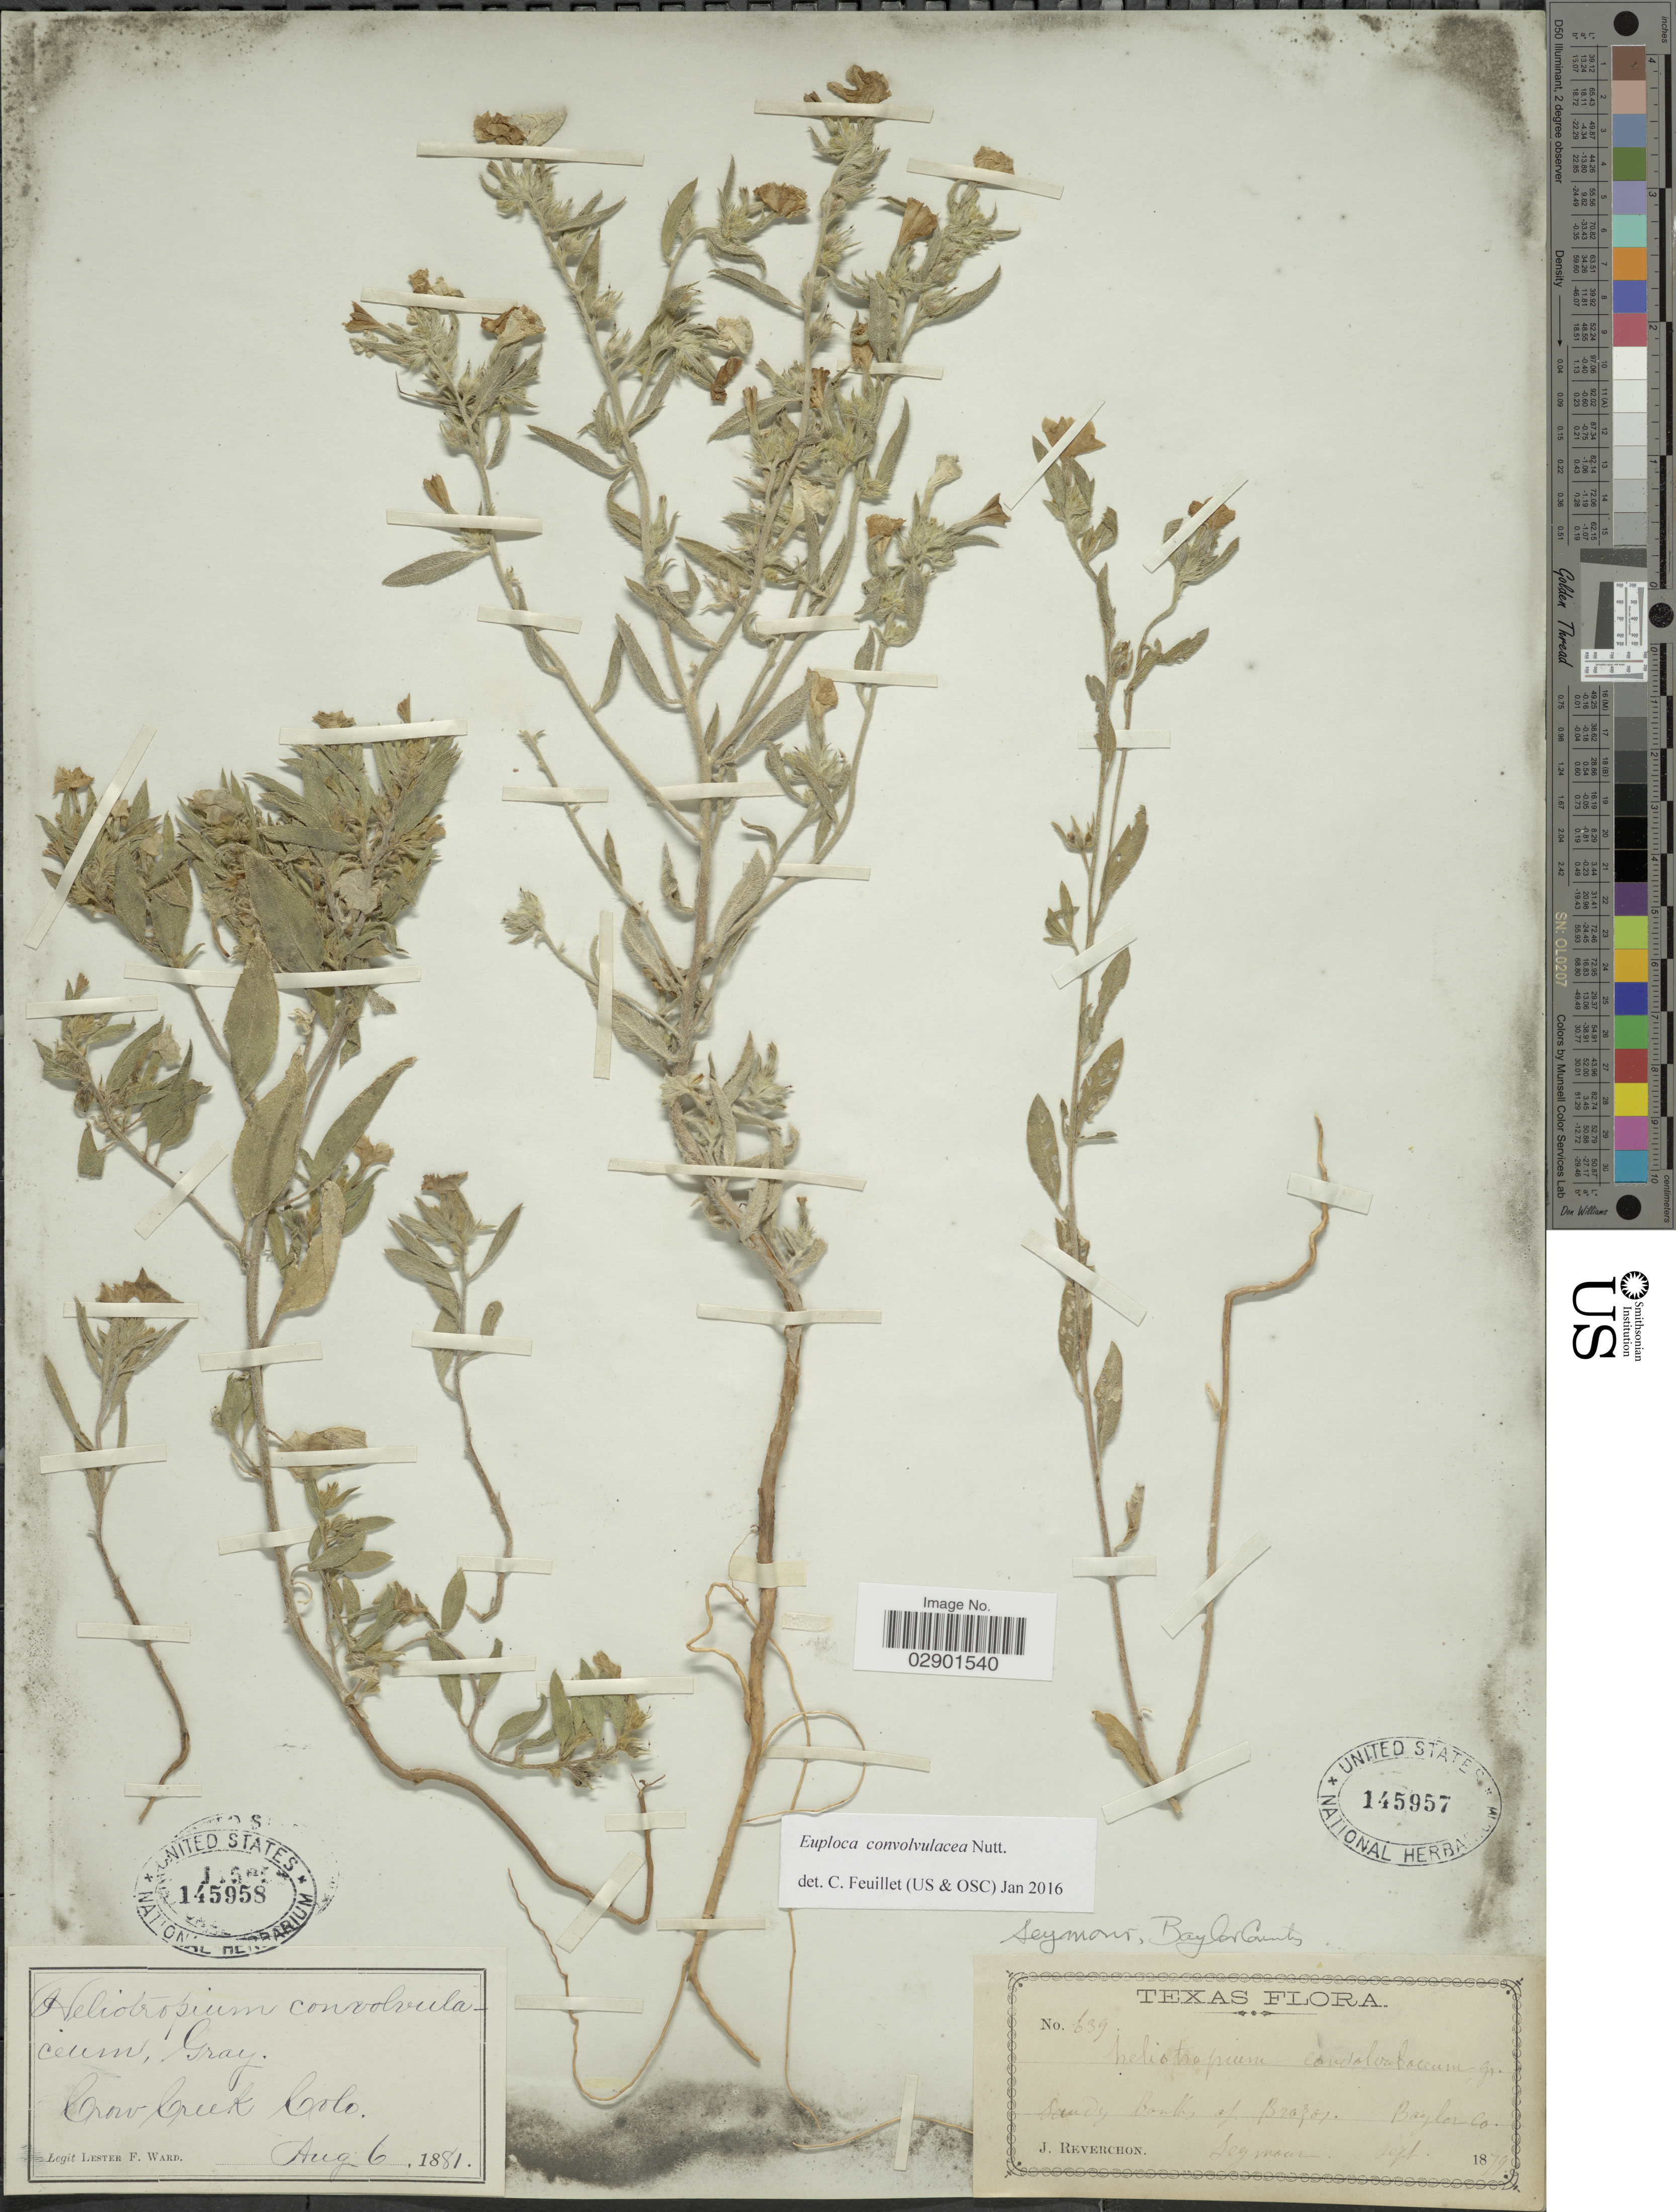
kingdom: Plantae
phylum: Tracheophyta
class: Magnoliopsida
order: Boraginales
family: Heliotropiaceae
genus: Euploca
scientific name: Euploca convolvulacea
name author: Nutt.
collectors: J. Reverchon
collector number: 639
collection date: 1879-09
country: United States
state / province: Texas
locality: Seymour, Baylor County. Sandy banks of Brazos.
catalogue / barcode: US 145957